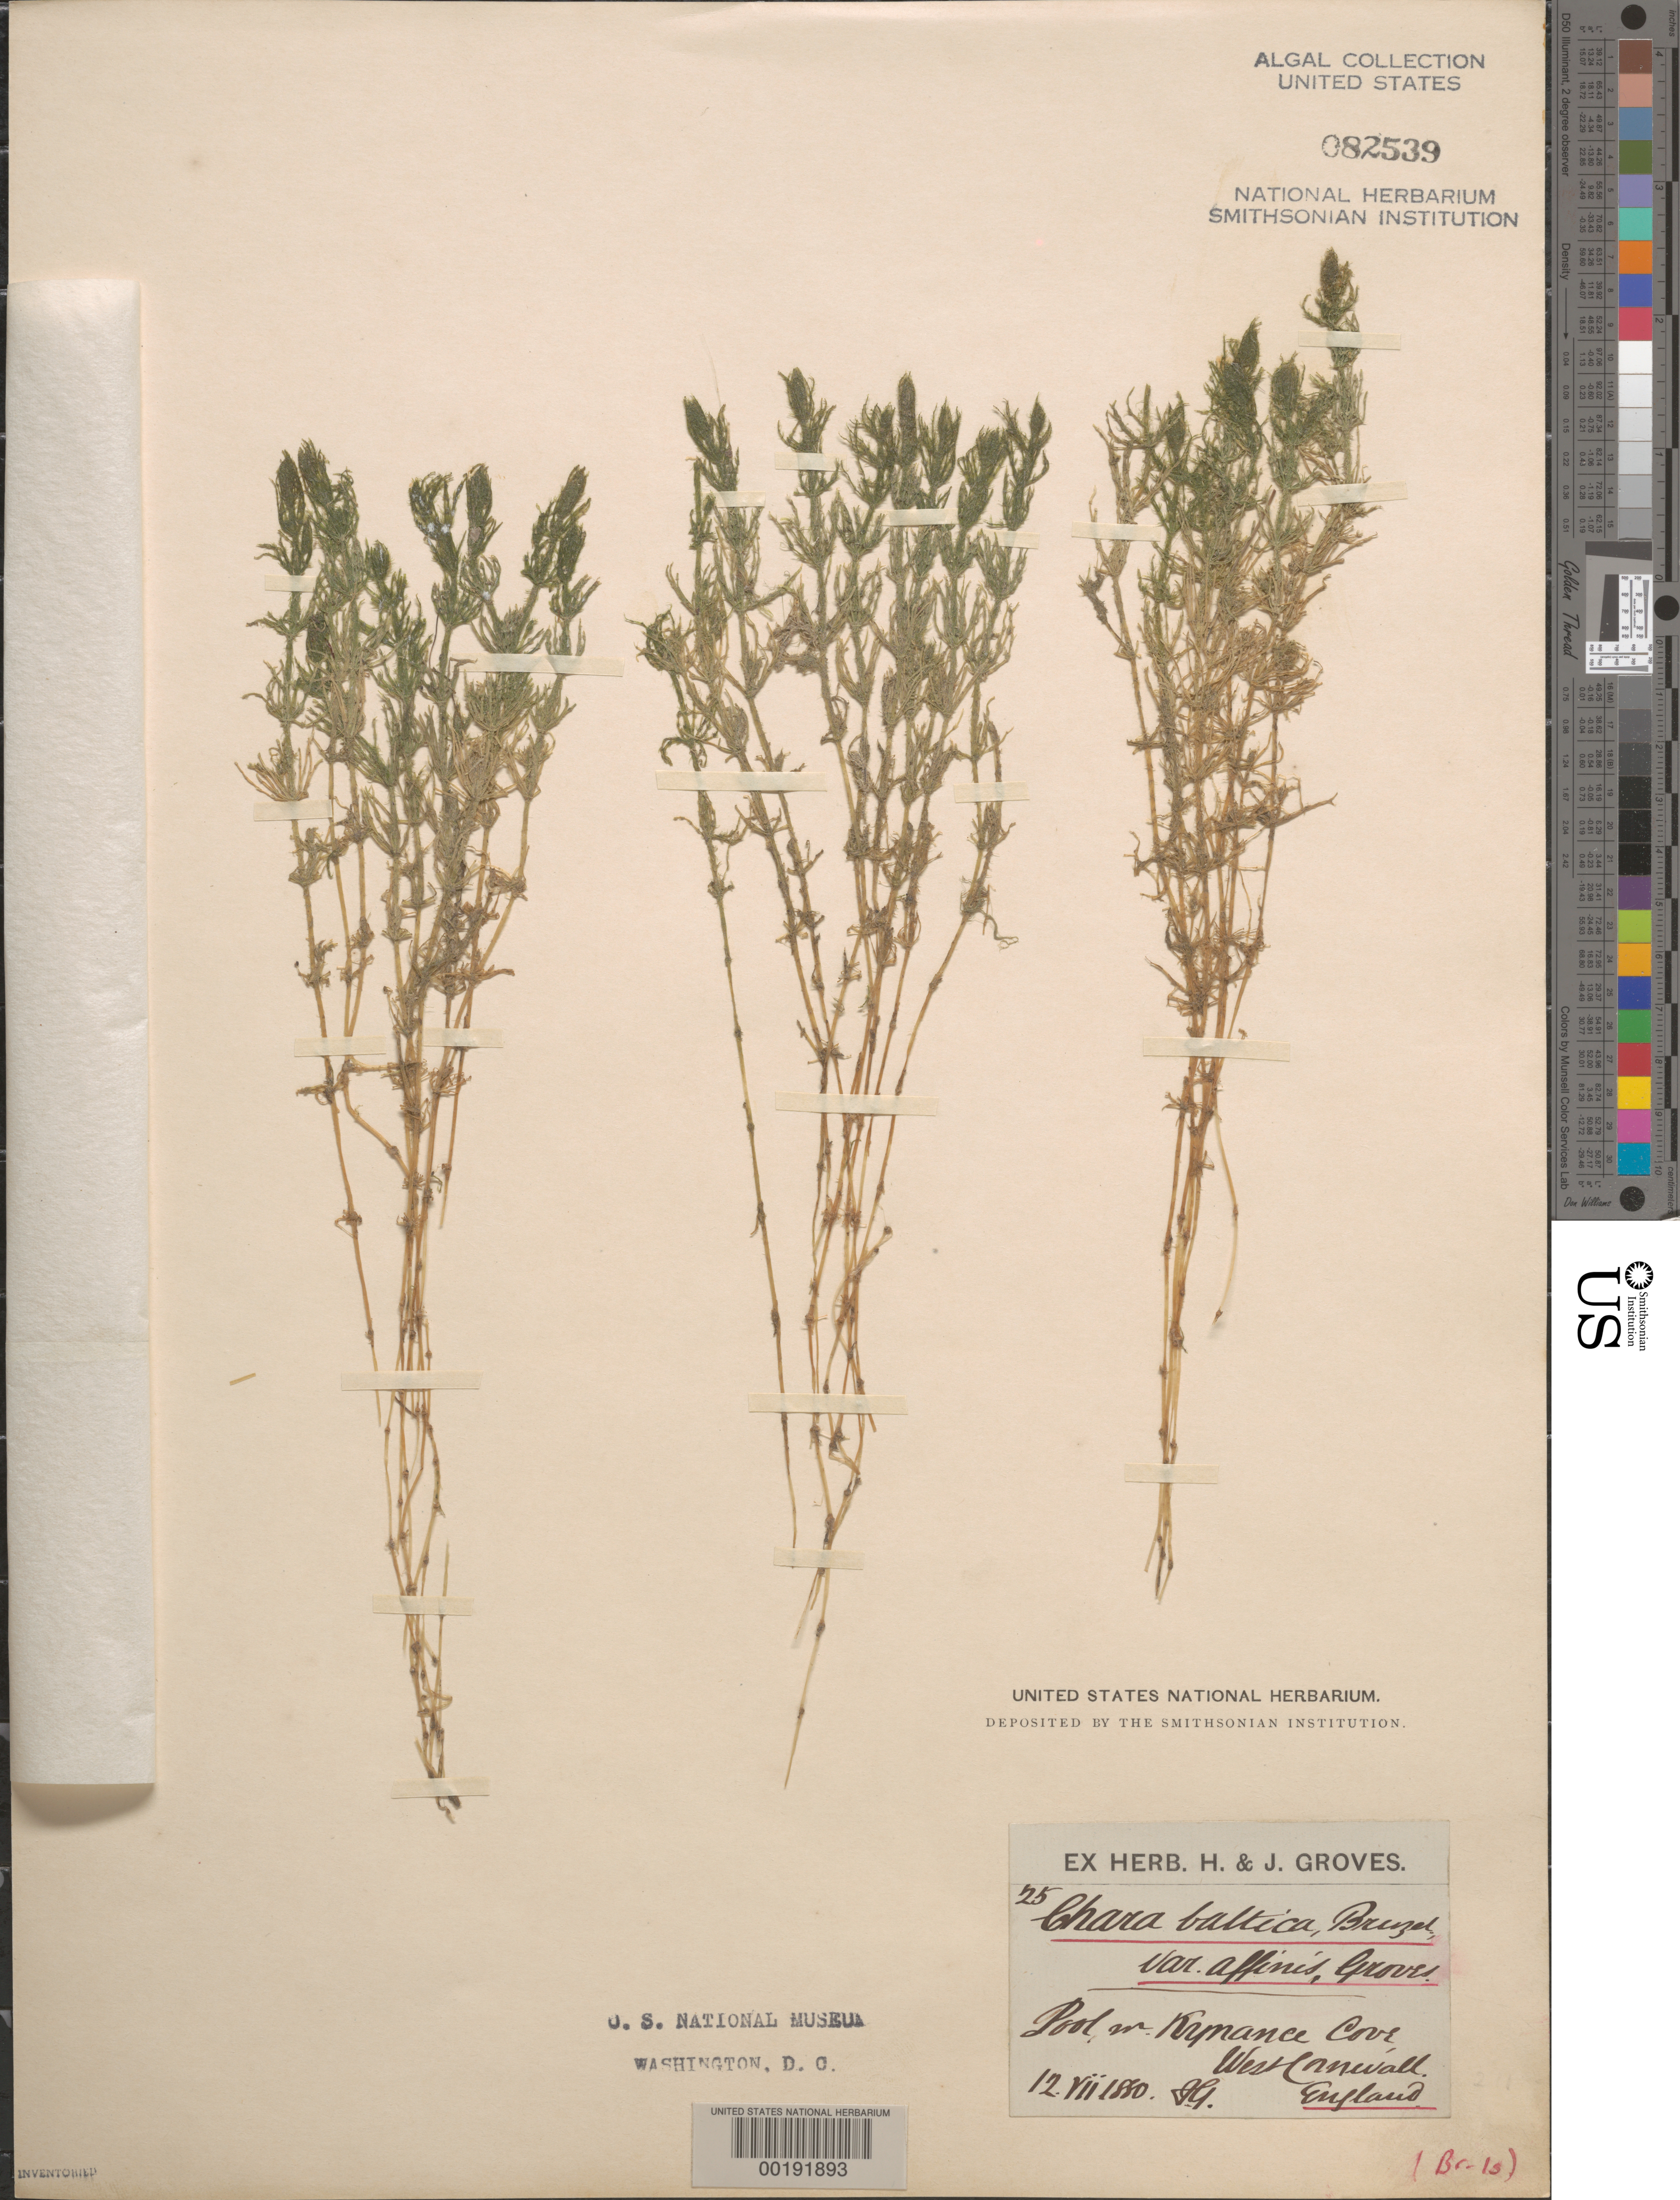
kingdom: Plantae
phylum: Charophyta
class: Charophyceae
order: Charales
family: Characeae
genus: Chara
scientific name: Chara baltica var. affinis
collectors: J. Groves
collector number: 25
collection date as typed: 12 Jul 1880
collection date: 1880-07-12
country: United Kingdom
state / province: England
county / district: Cornwall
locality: Kynance Cove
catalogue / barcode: US 82539